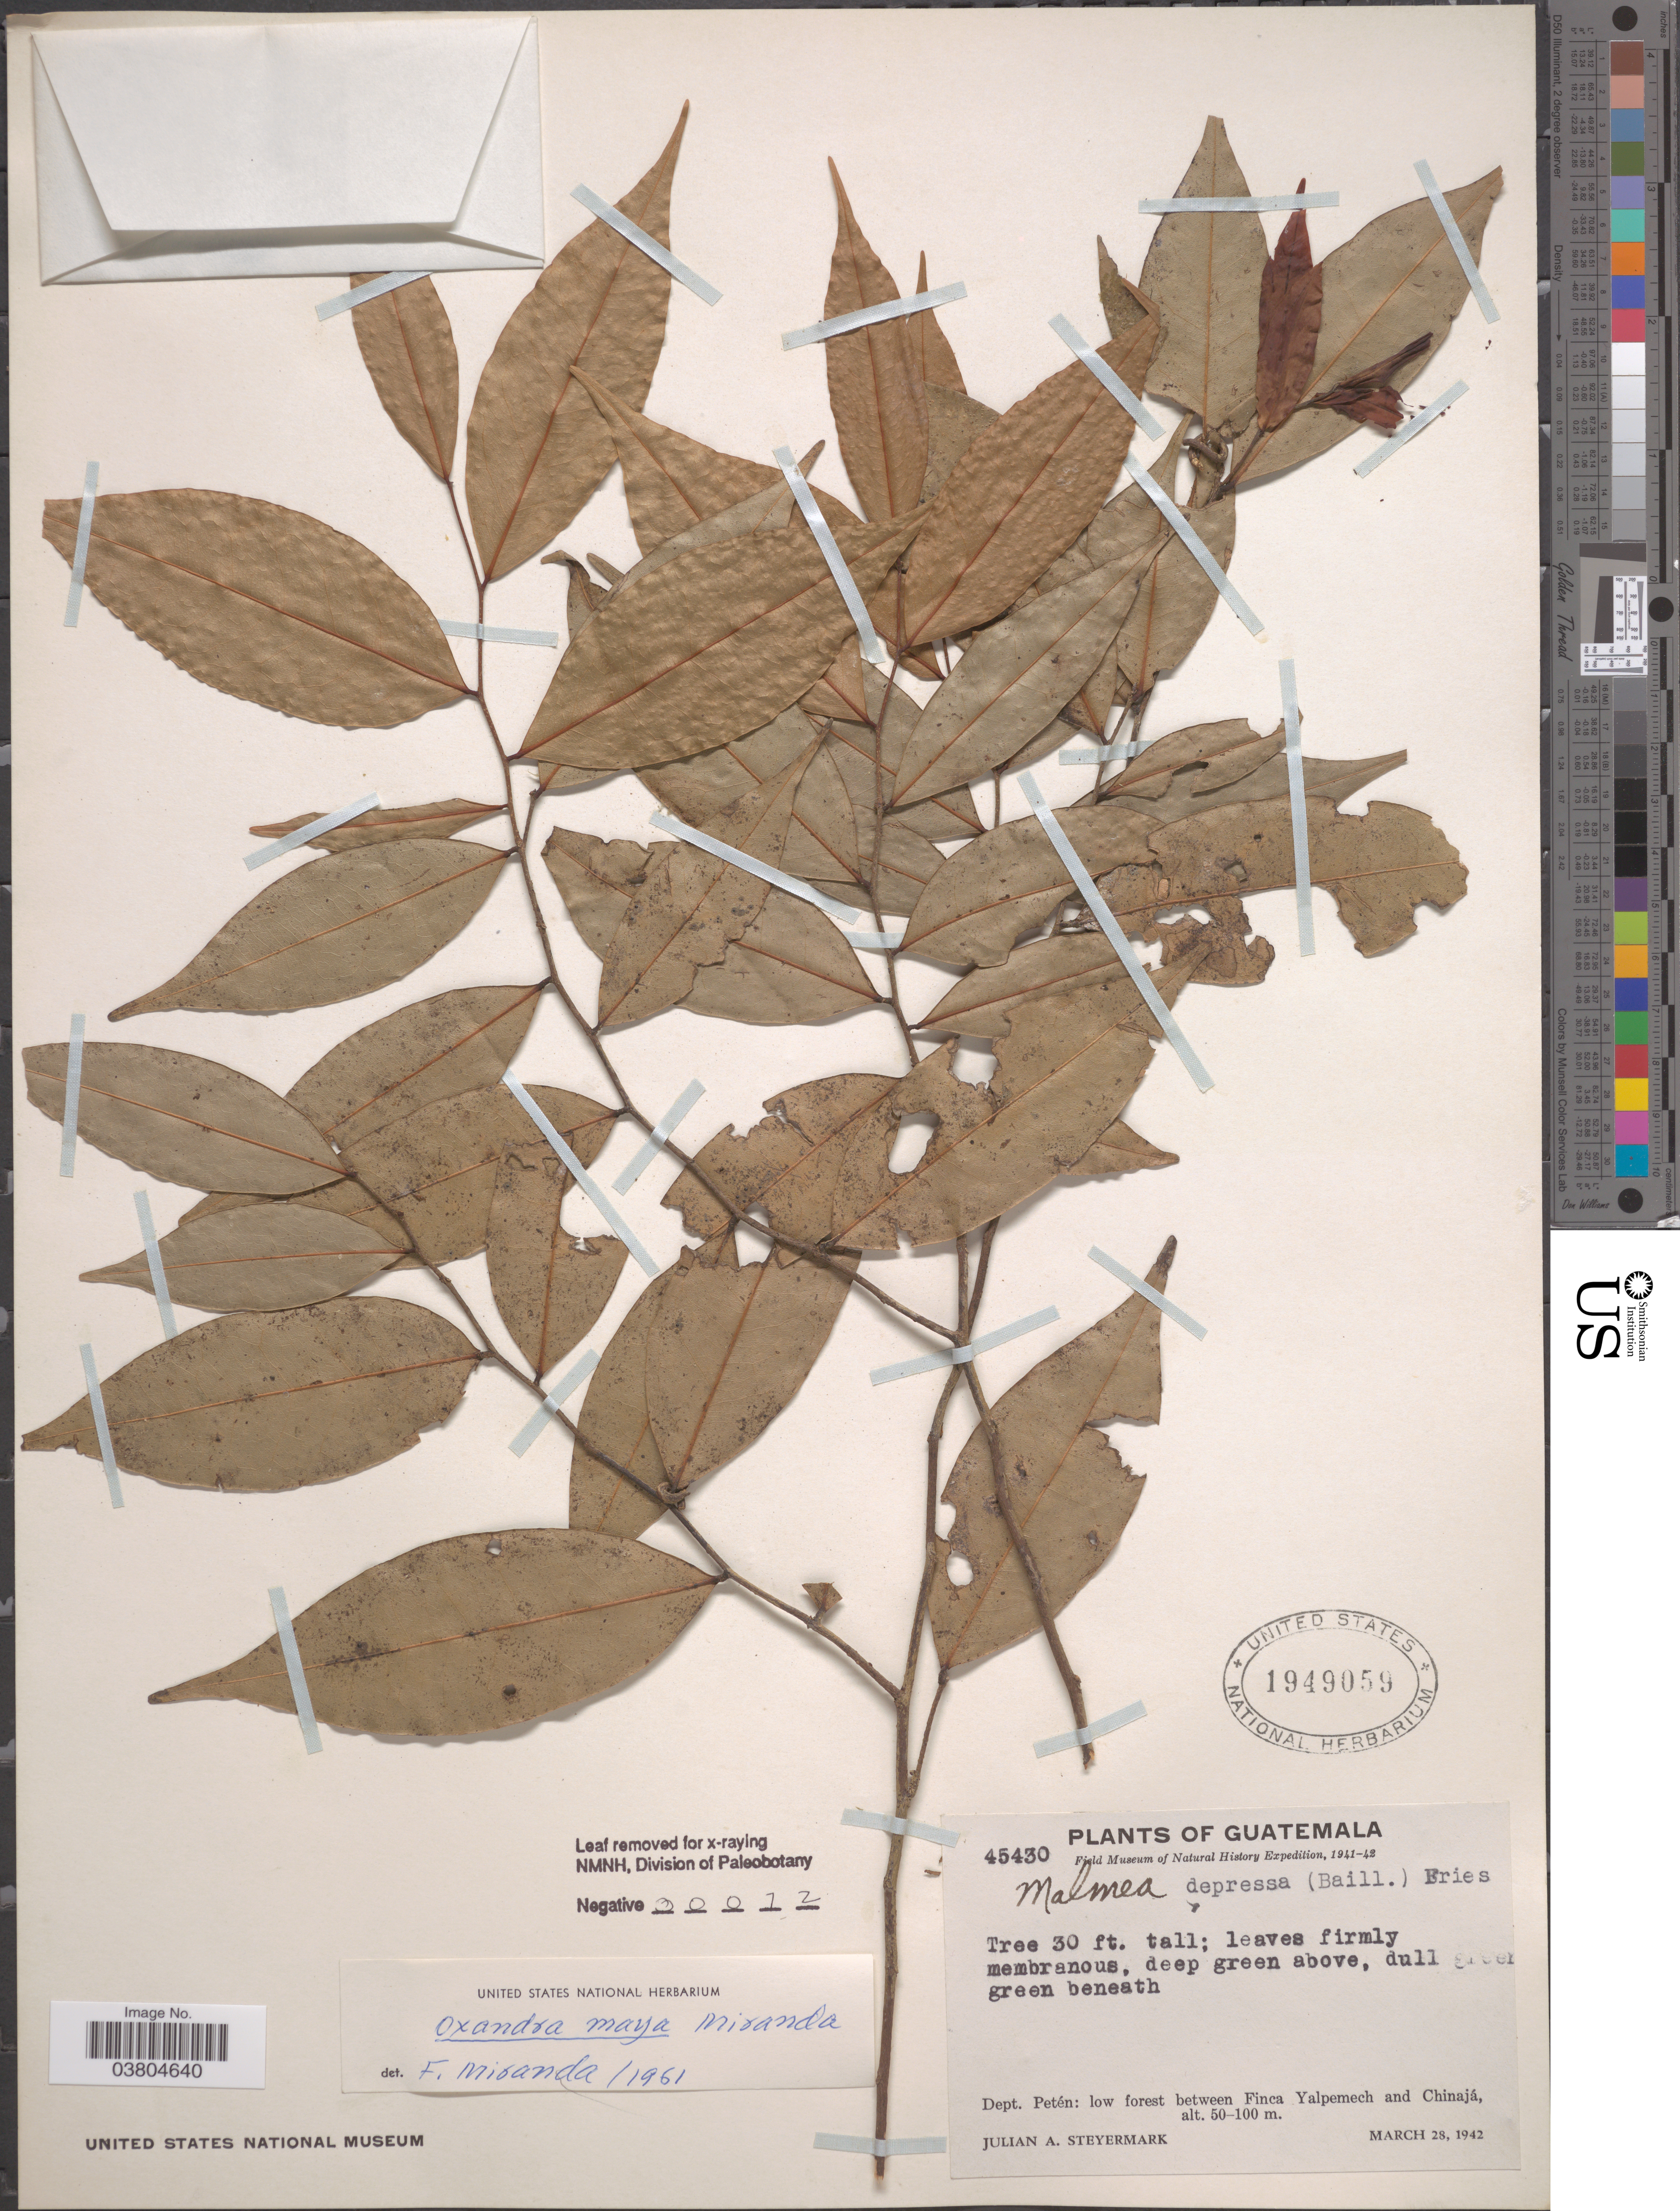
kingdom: Plantae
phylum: Tracheophyta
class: Magnoliopsida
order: Magnoliales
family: Annonaceae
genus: Oxandra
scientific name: Oxandra maya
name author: Miranda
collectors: J. Steyermark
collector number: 45430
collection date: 1942-03-28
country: Guatemala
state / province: El Peten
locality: Dept. Petén: low forest between Finca Yalpemech and Chinajá,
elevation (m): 50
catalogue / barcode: US 1949059